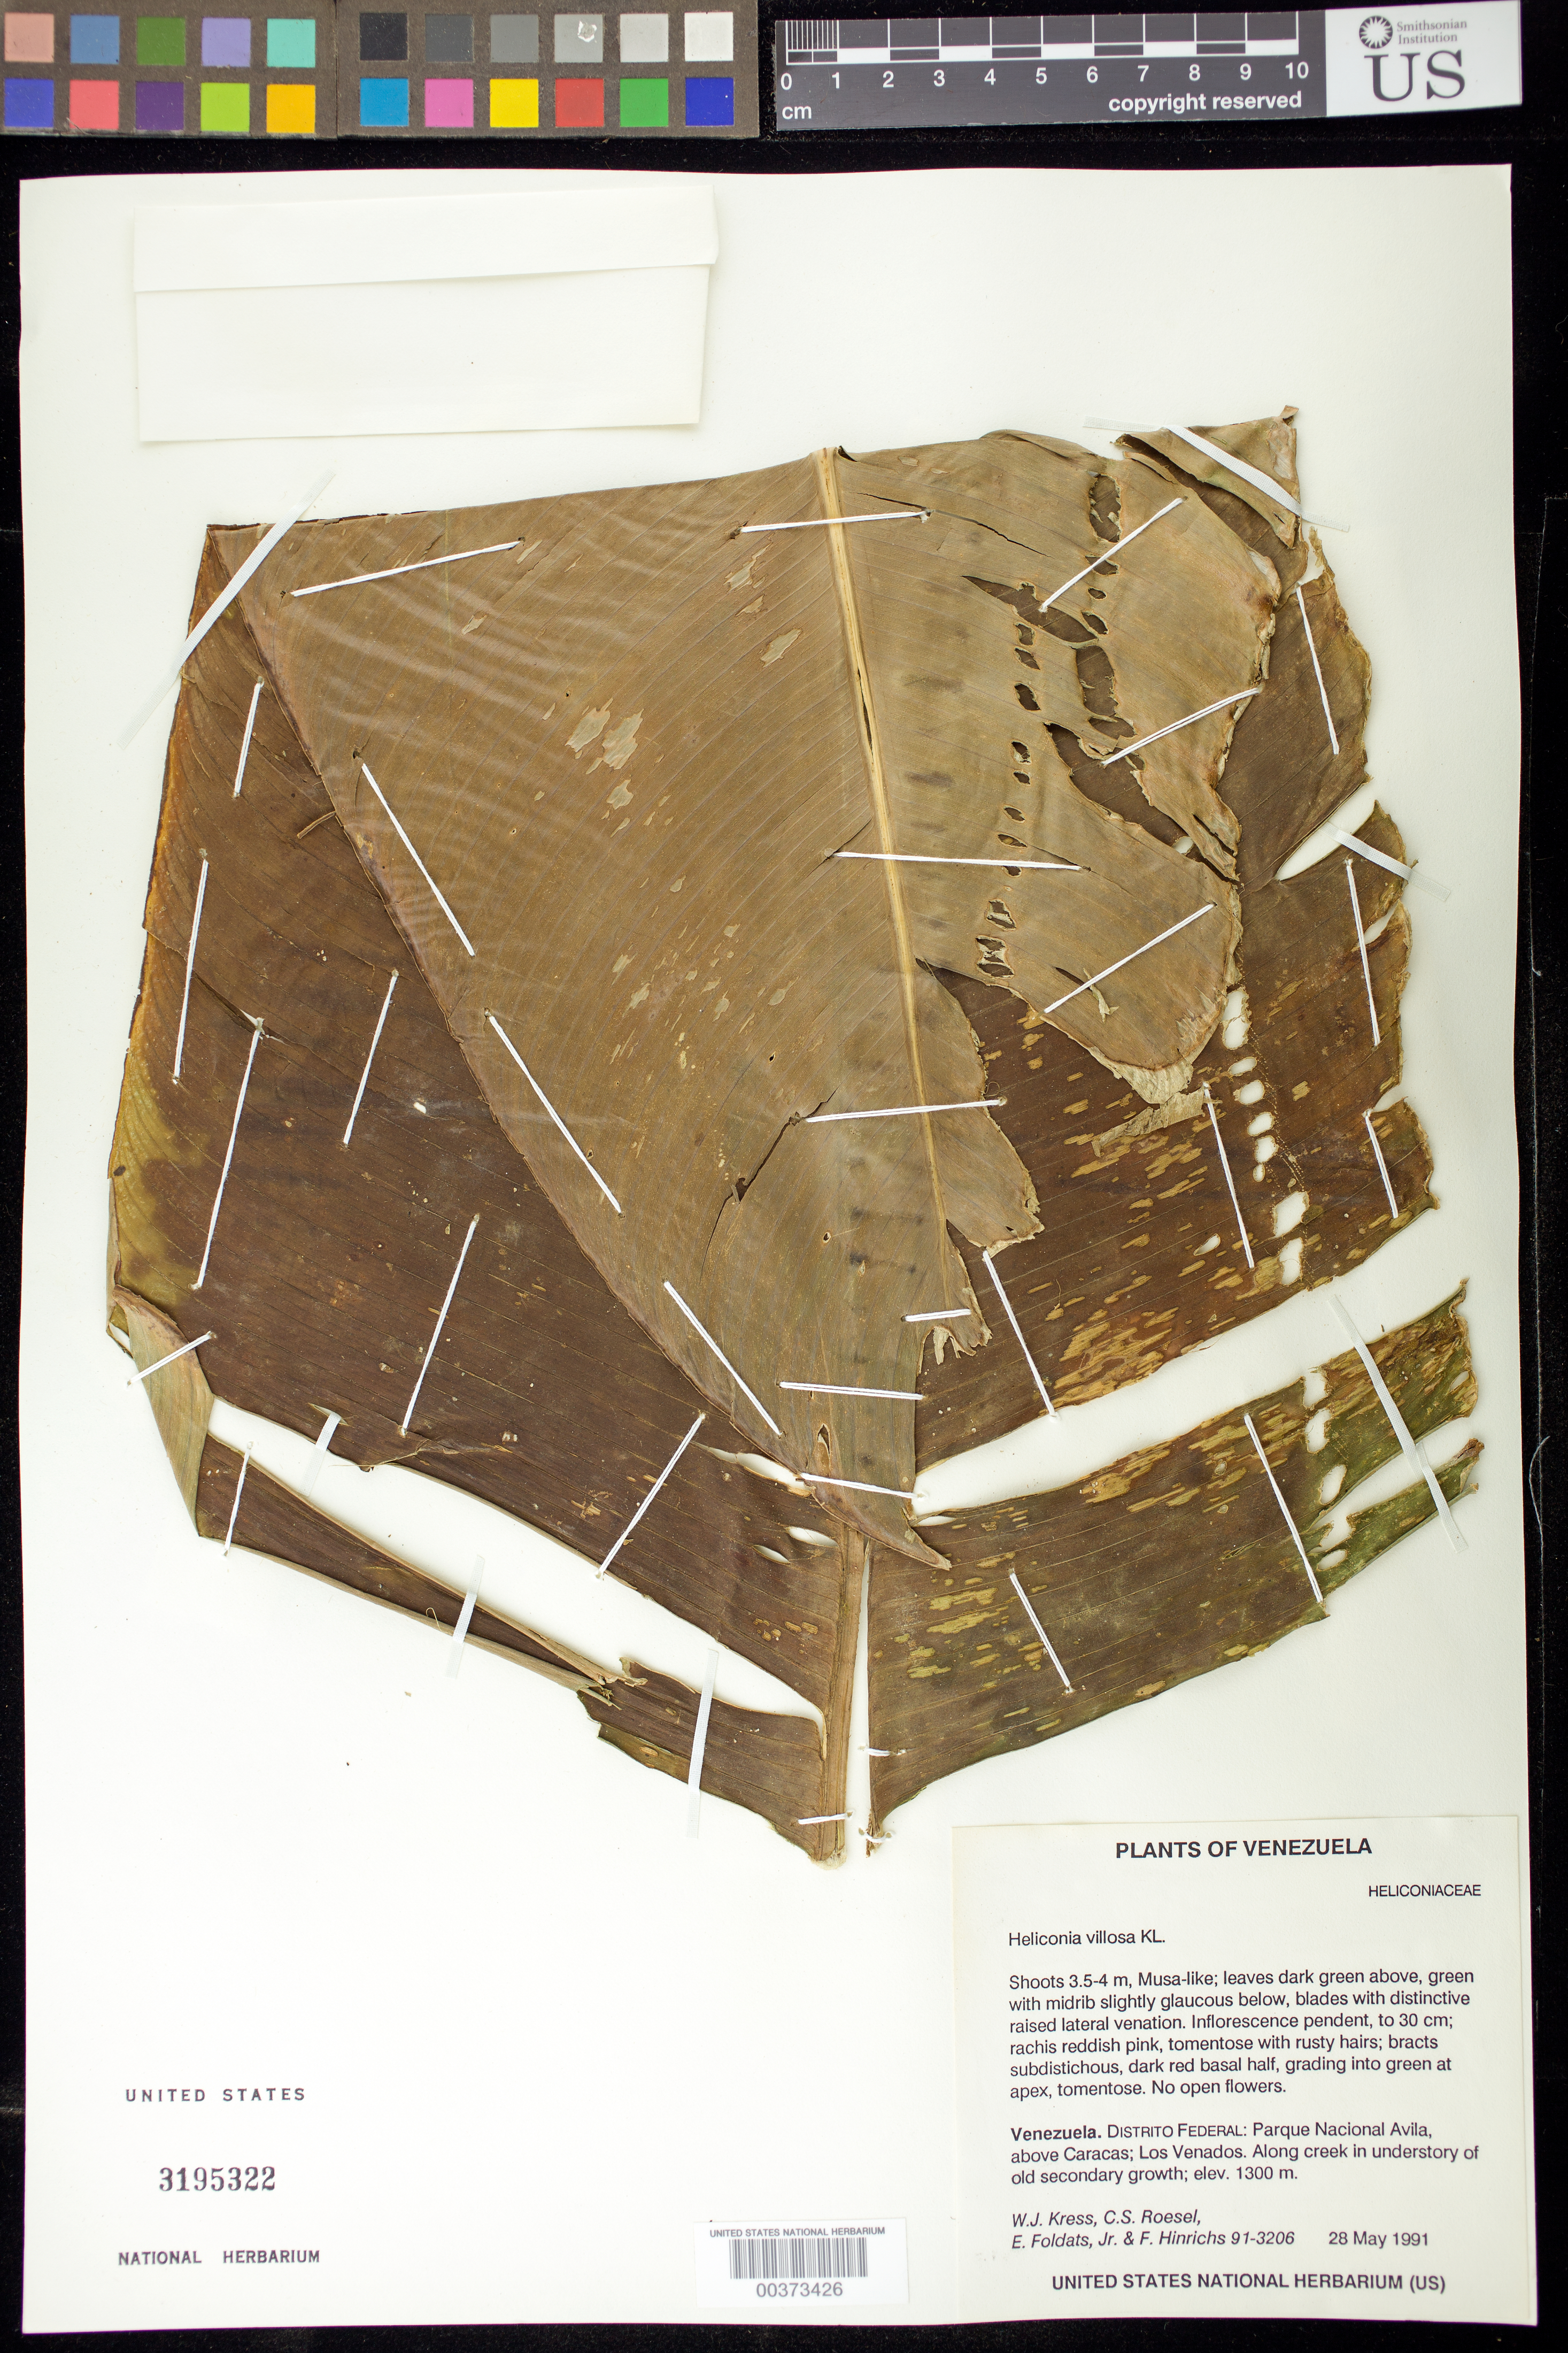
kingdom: Plantae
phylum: Tracheophyta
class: Liliopsida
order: Zingiberales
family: Heliconiaceae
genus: Heliconia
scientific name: Heliconia villosa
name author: Klotzsch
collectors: W. J. Kress, C. S. Roesel, E. Foldats & F. Hinrichs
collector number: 91-3206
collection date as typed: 28 May 1991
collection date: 1991-05-28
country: Venezuela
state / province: Distrito Federal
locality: Parque nacional avila, above caracas; los venados, along creek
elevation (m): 1300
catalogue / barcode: US 3195322